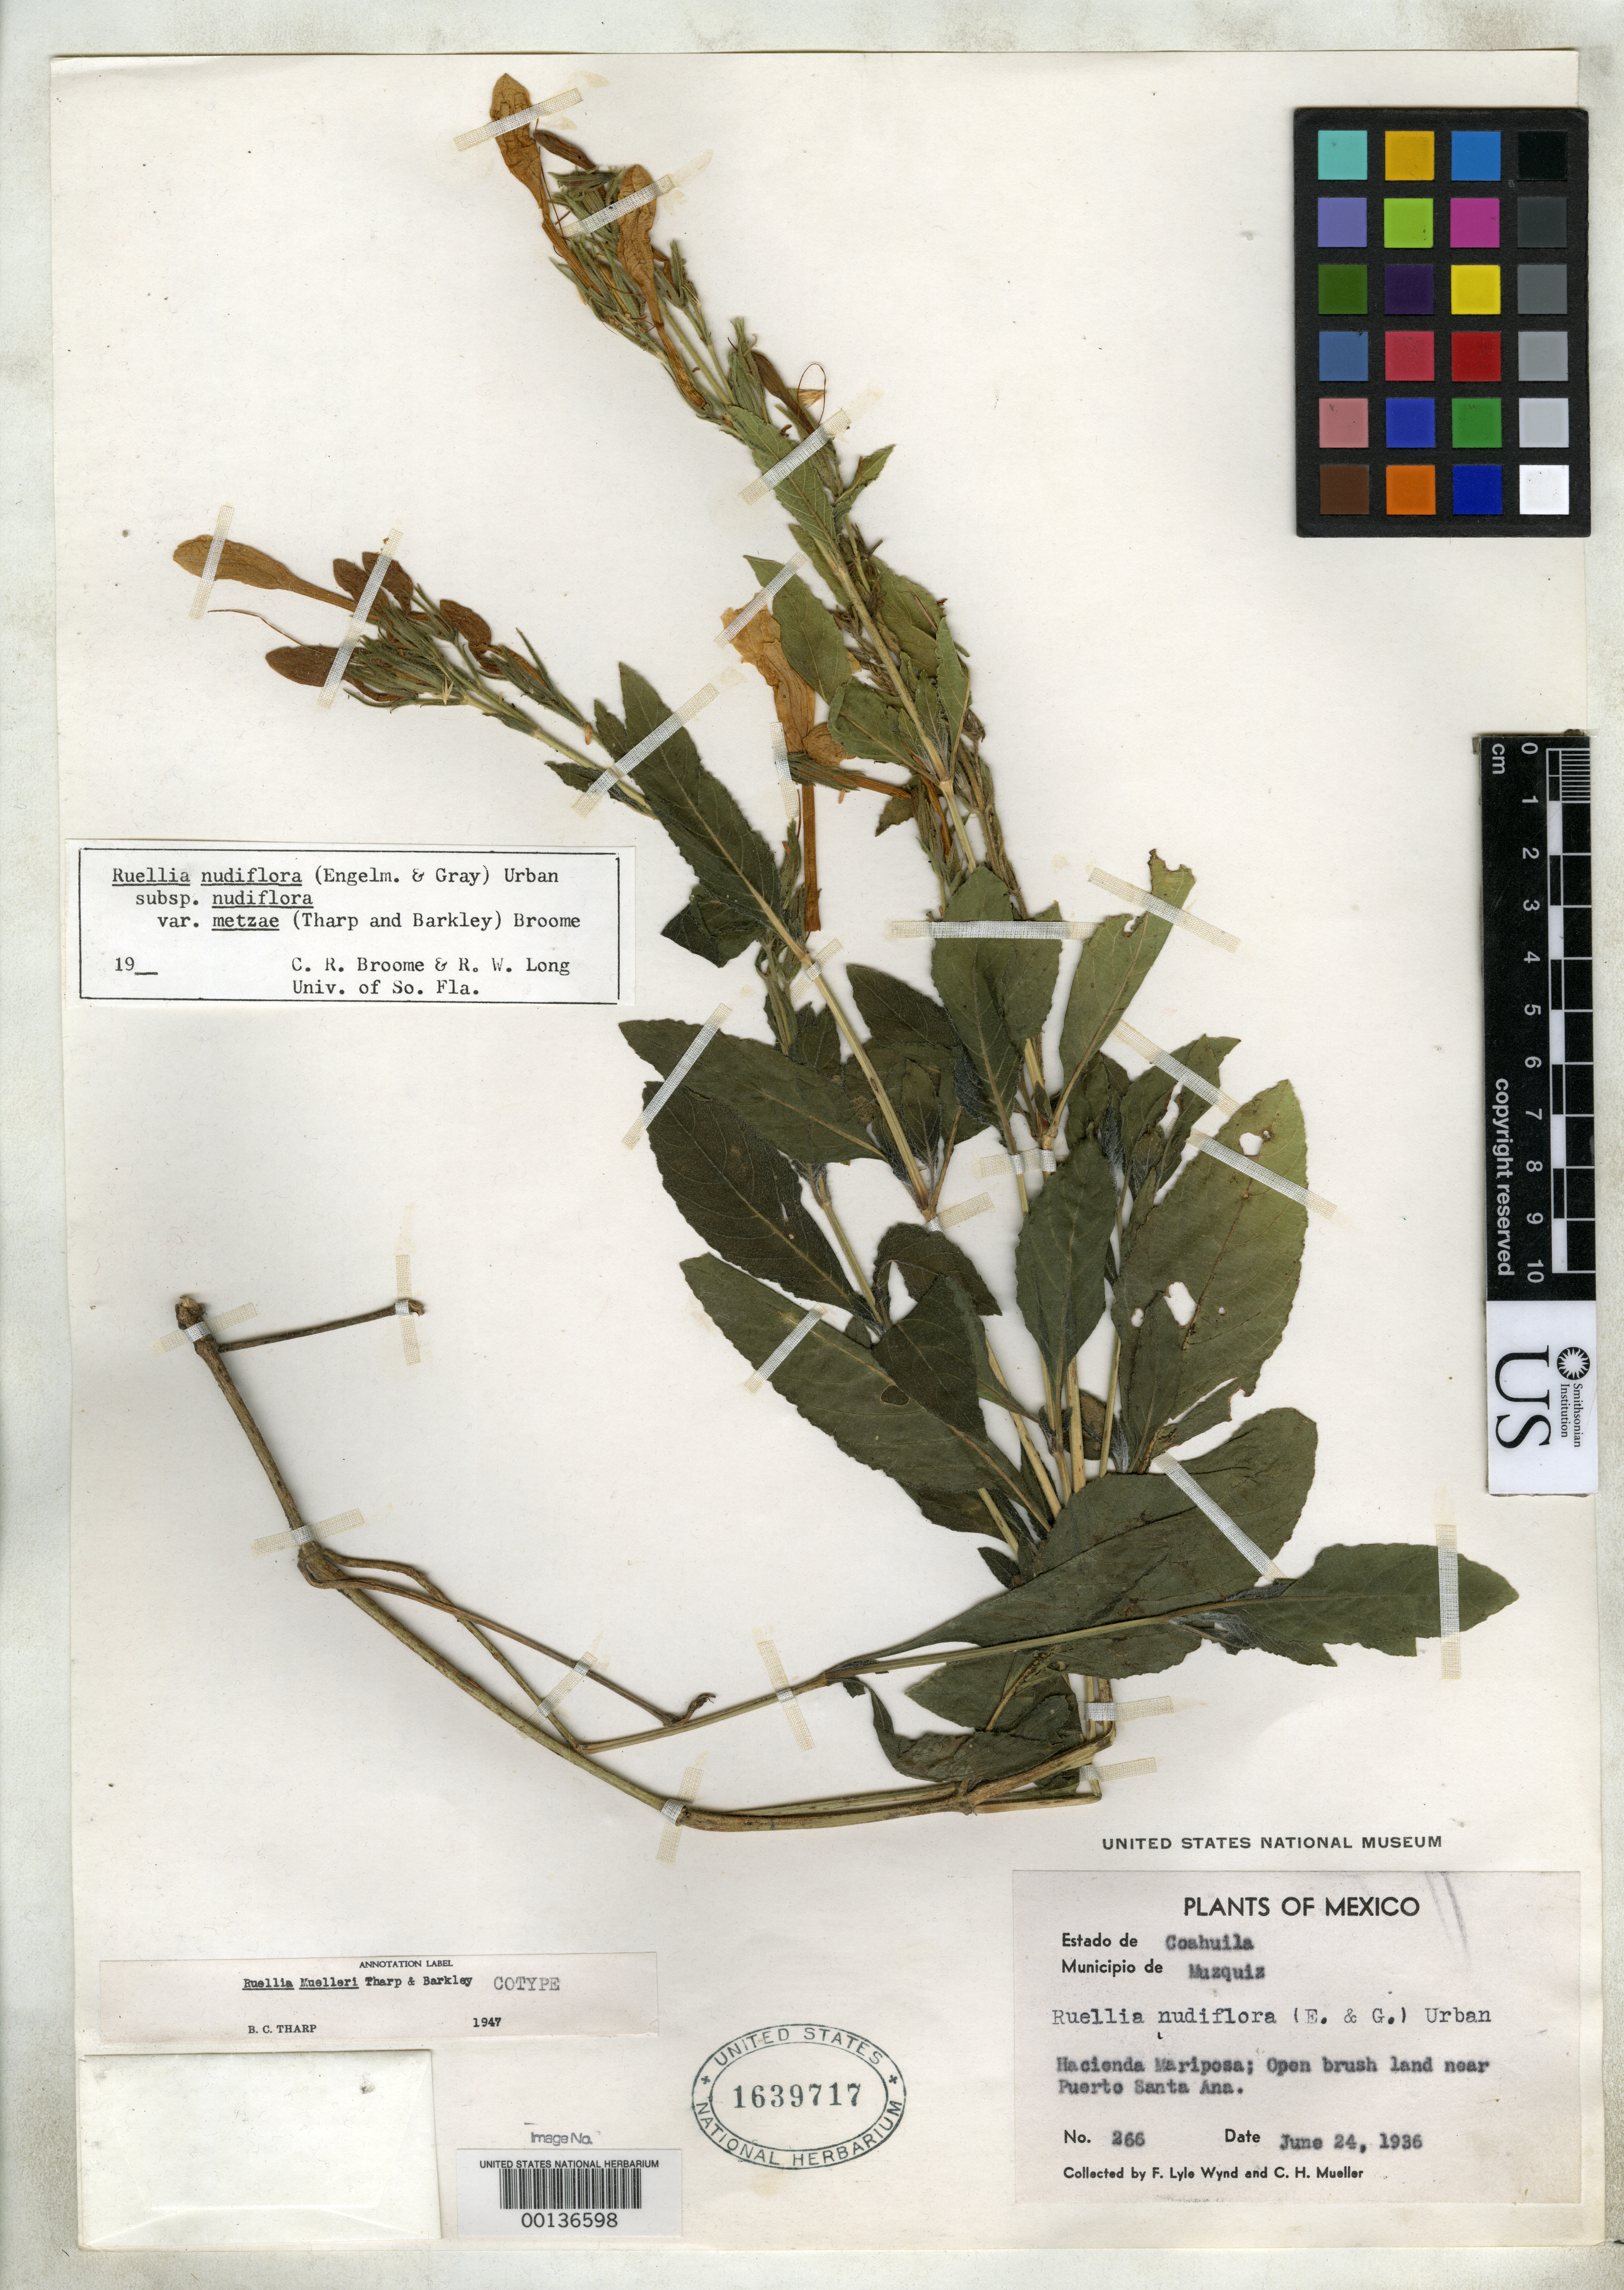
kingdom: Plantae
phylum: Tracheophyta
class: Magnoliopsida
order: Lamiales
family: Acanthaceae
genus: Ruellia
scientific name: Ruellia muelleri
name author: Tharp & F.A. Barkley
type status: Isotype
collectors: F. L. Wynd & C. H. Muller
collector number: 266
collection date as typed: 24 Jun 1936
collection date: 1936-06-24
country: Mexico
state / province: Coahuila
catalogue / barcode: US 1639717